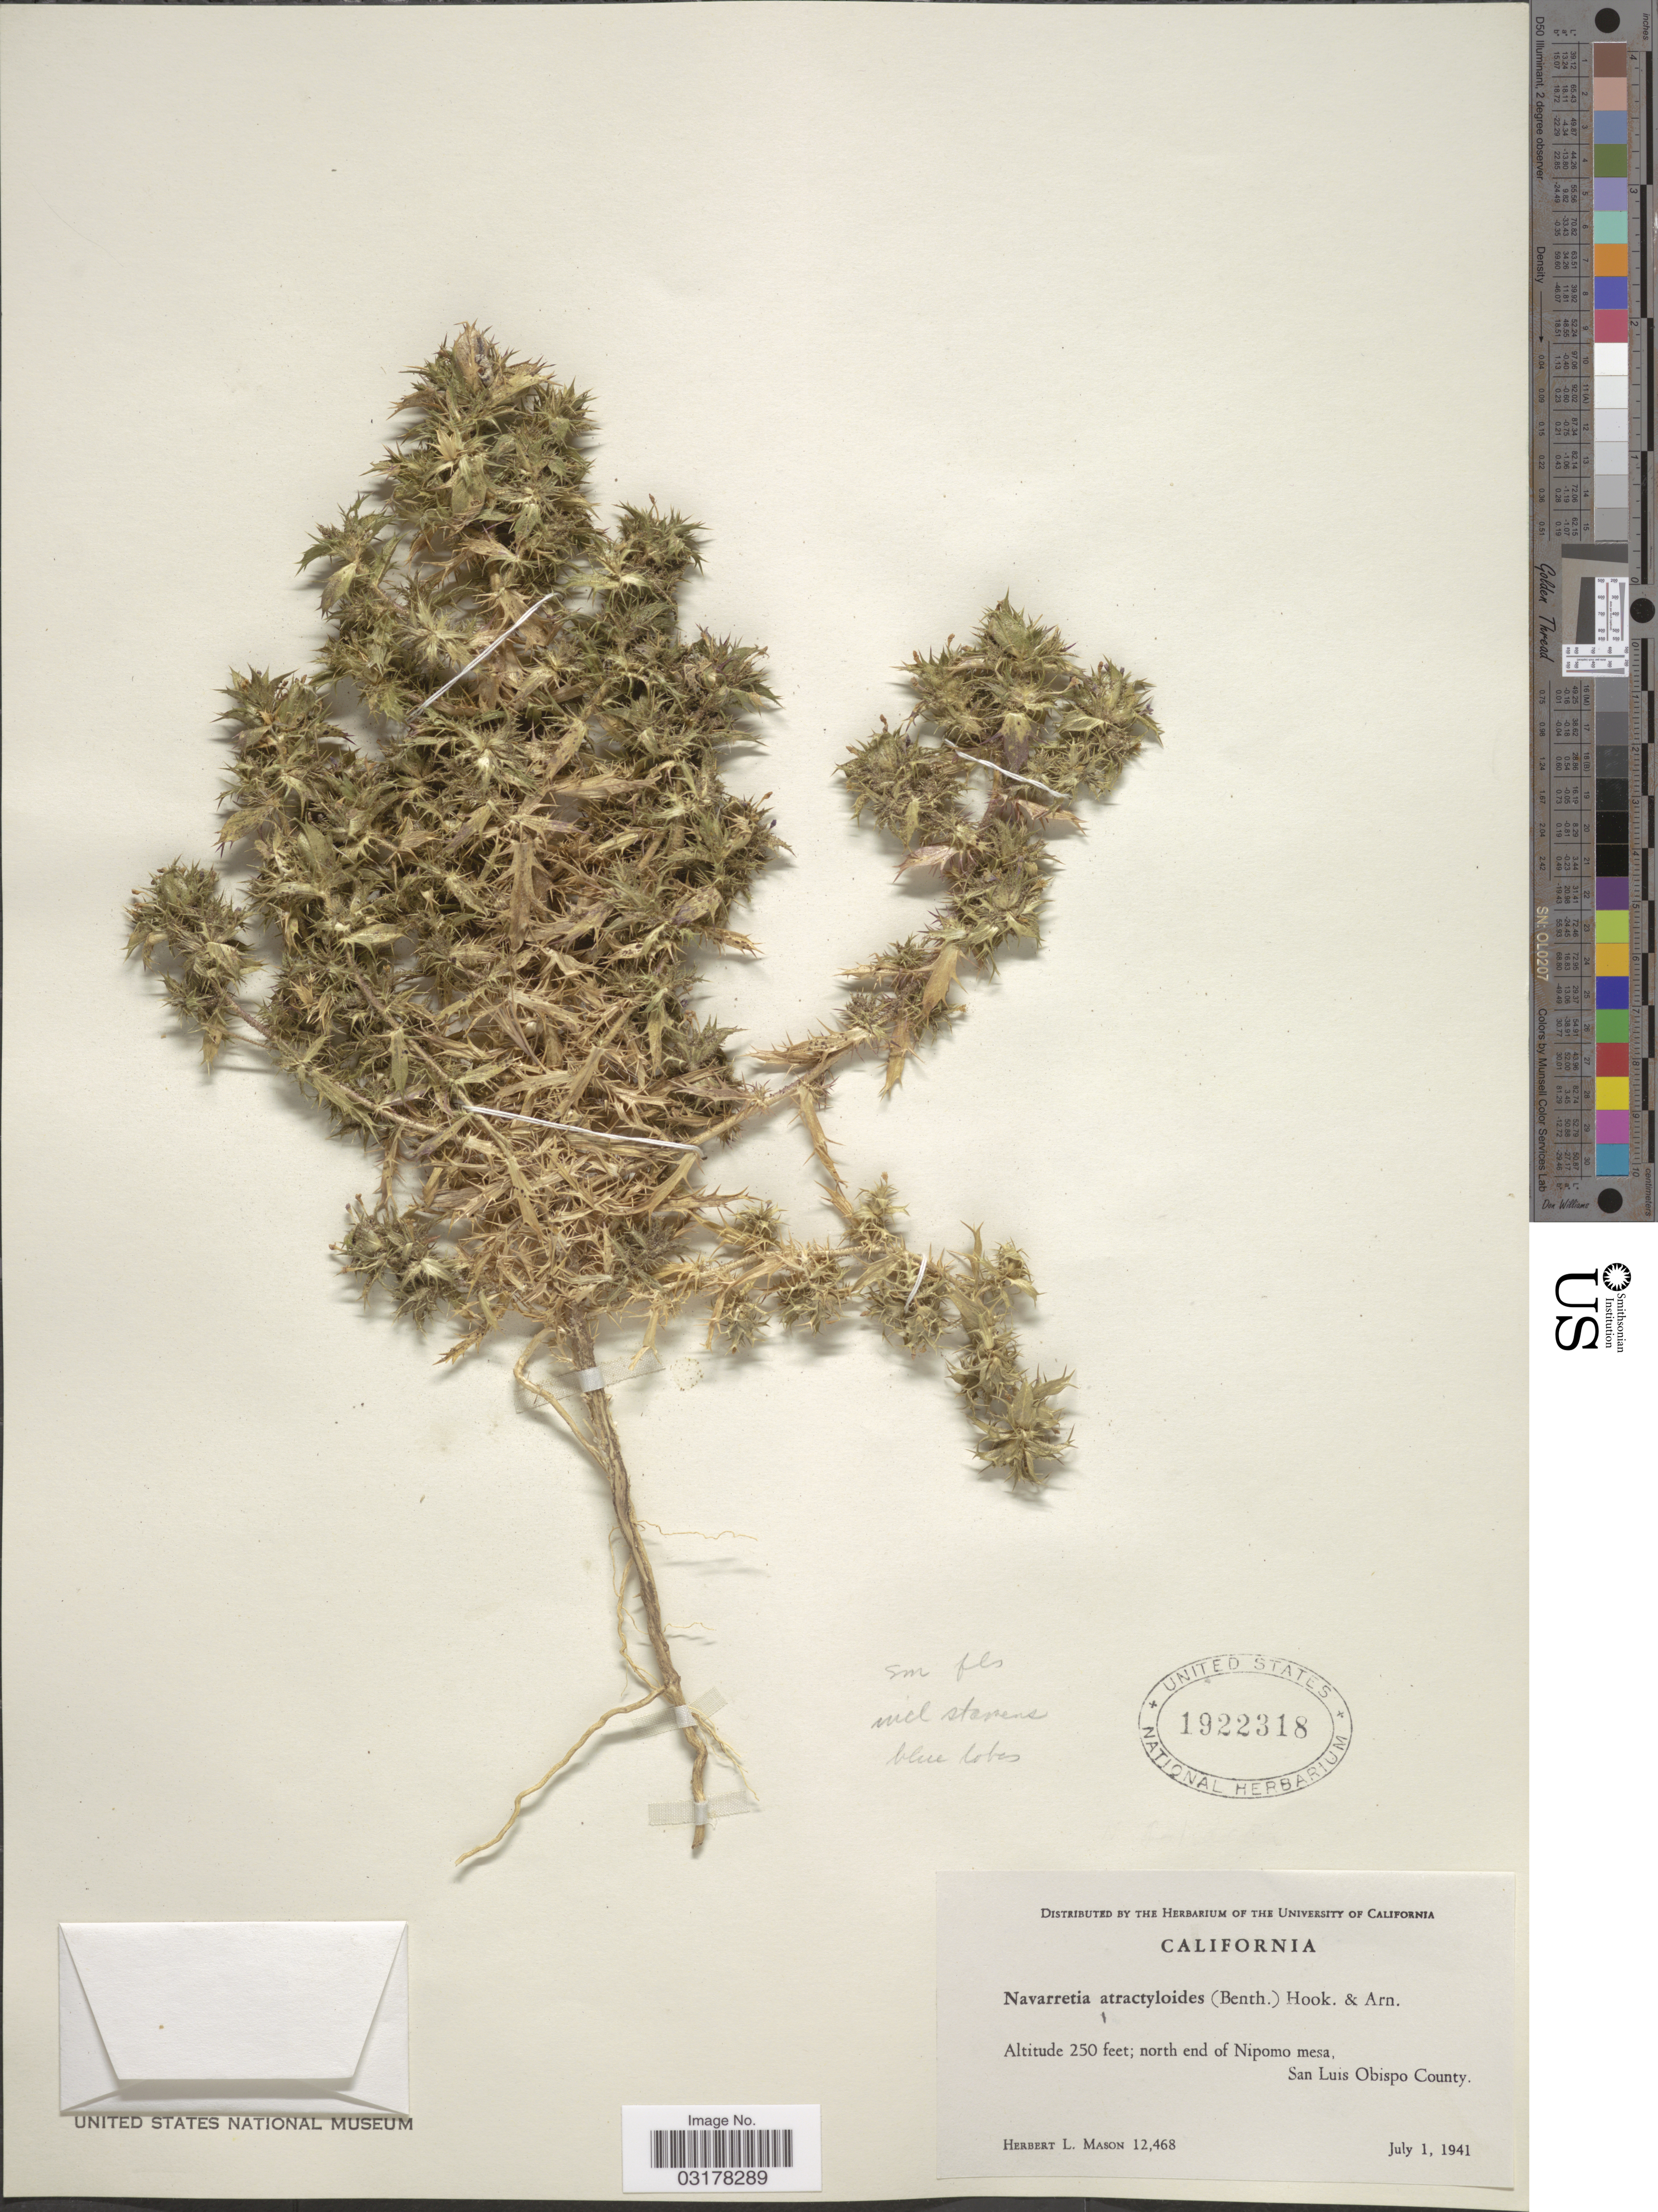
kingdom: Plantae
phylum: Tracheophyta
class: Magnoliopsida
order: Ericales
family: Polemoniaceae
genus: Navarretia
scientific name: Navarretia atractyloides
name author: (Benth.) Hook. & Arn.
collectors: H. L. Mason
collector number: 12468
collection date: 1941-07-01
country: United States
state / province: California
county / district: San Luis Obispo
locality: North end of Nipomo mesa, San Luis Obispo County.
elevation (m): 76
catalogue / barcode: US 1922318